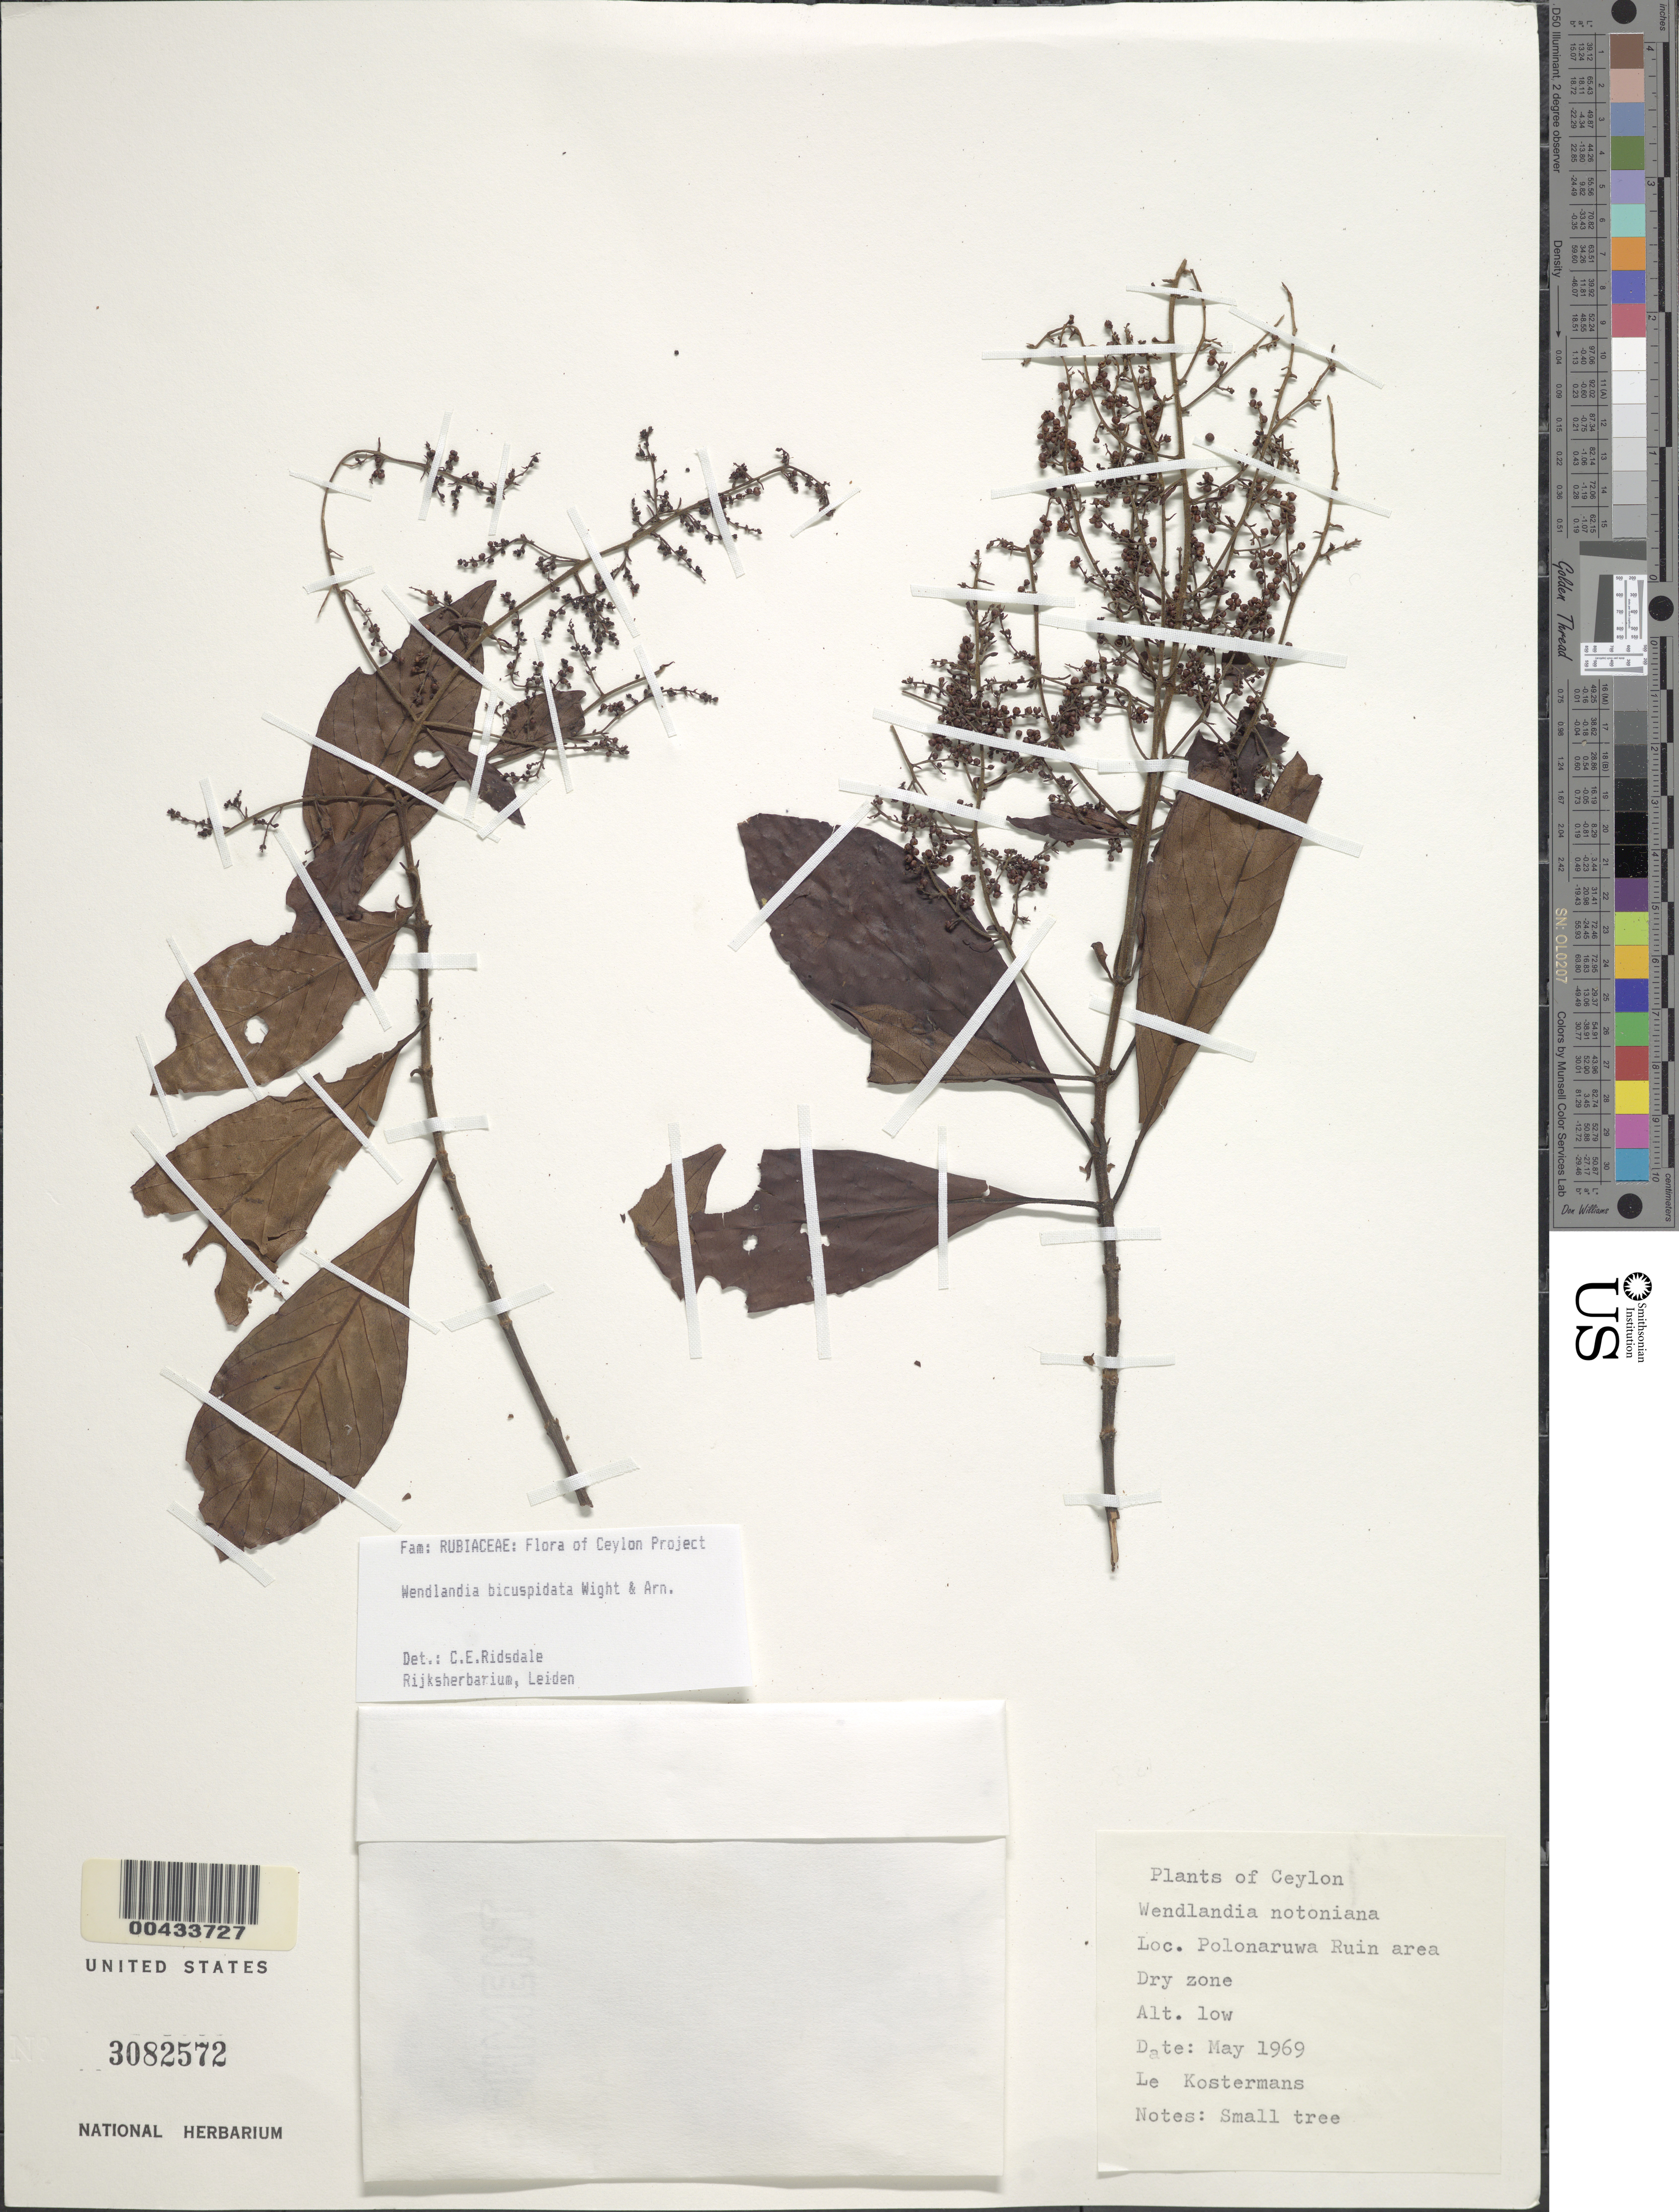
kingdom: Plantae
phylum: Tracheophyta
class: Magnoliopsida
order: Gentianales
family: Rubiaceae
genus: Wendlandia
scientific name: Wendlandia bicuspidata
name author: Wight & Arn.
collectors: A. J. G. Kostermans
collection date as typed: May 1969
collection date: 1969-05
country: Sri Lanka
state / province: North Central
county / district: Polonnaruwa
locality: Polonaruwa Ruin area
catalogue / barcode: US 3082572